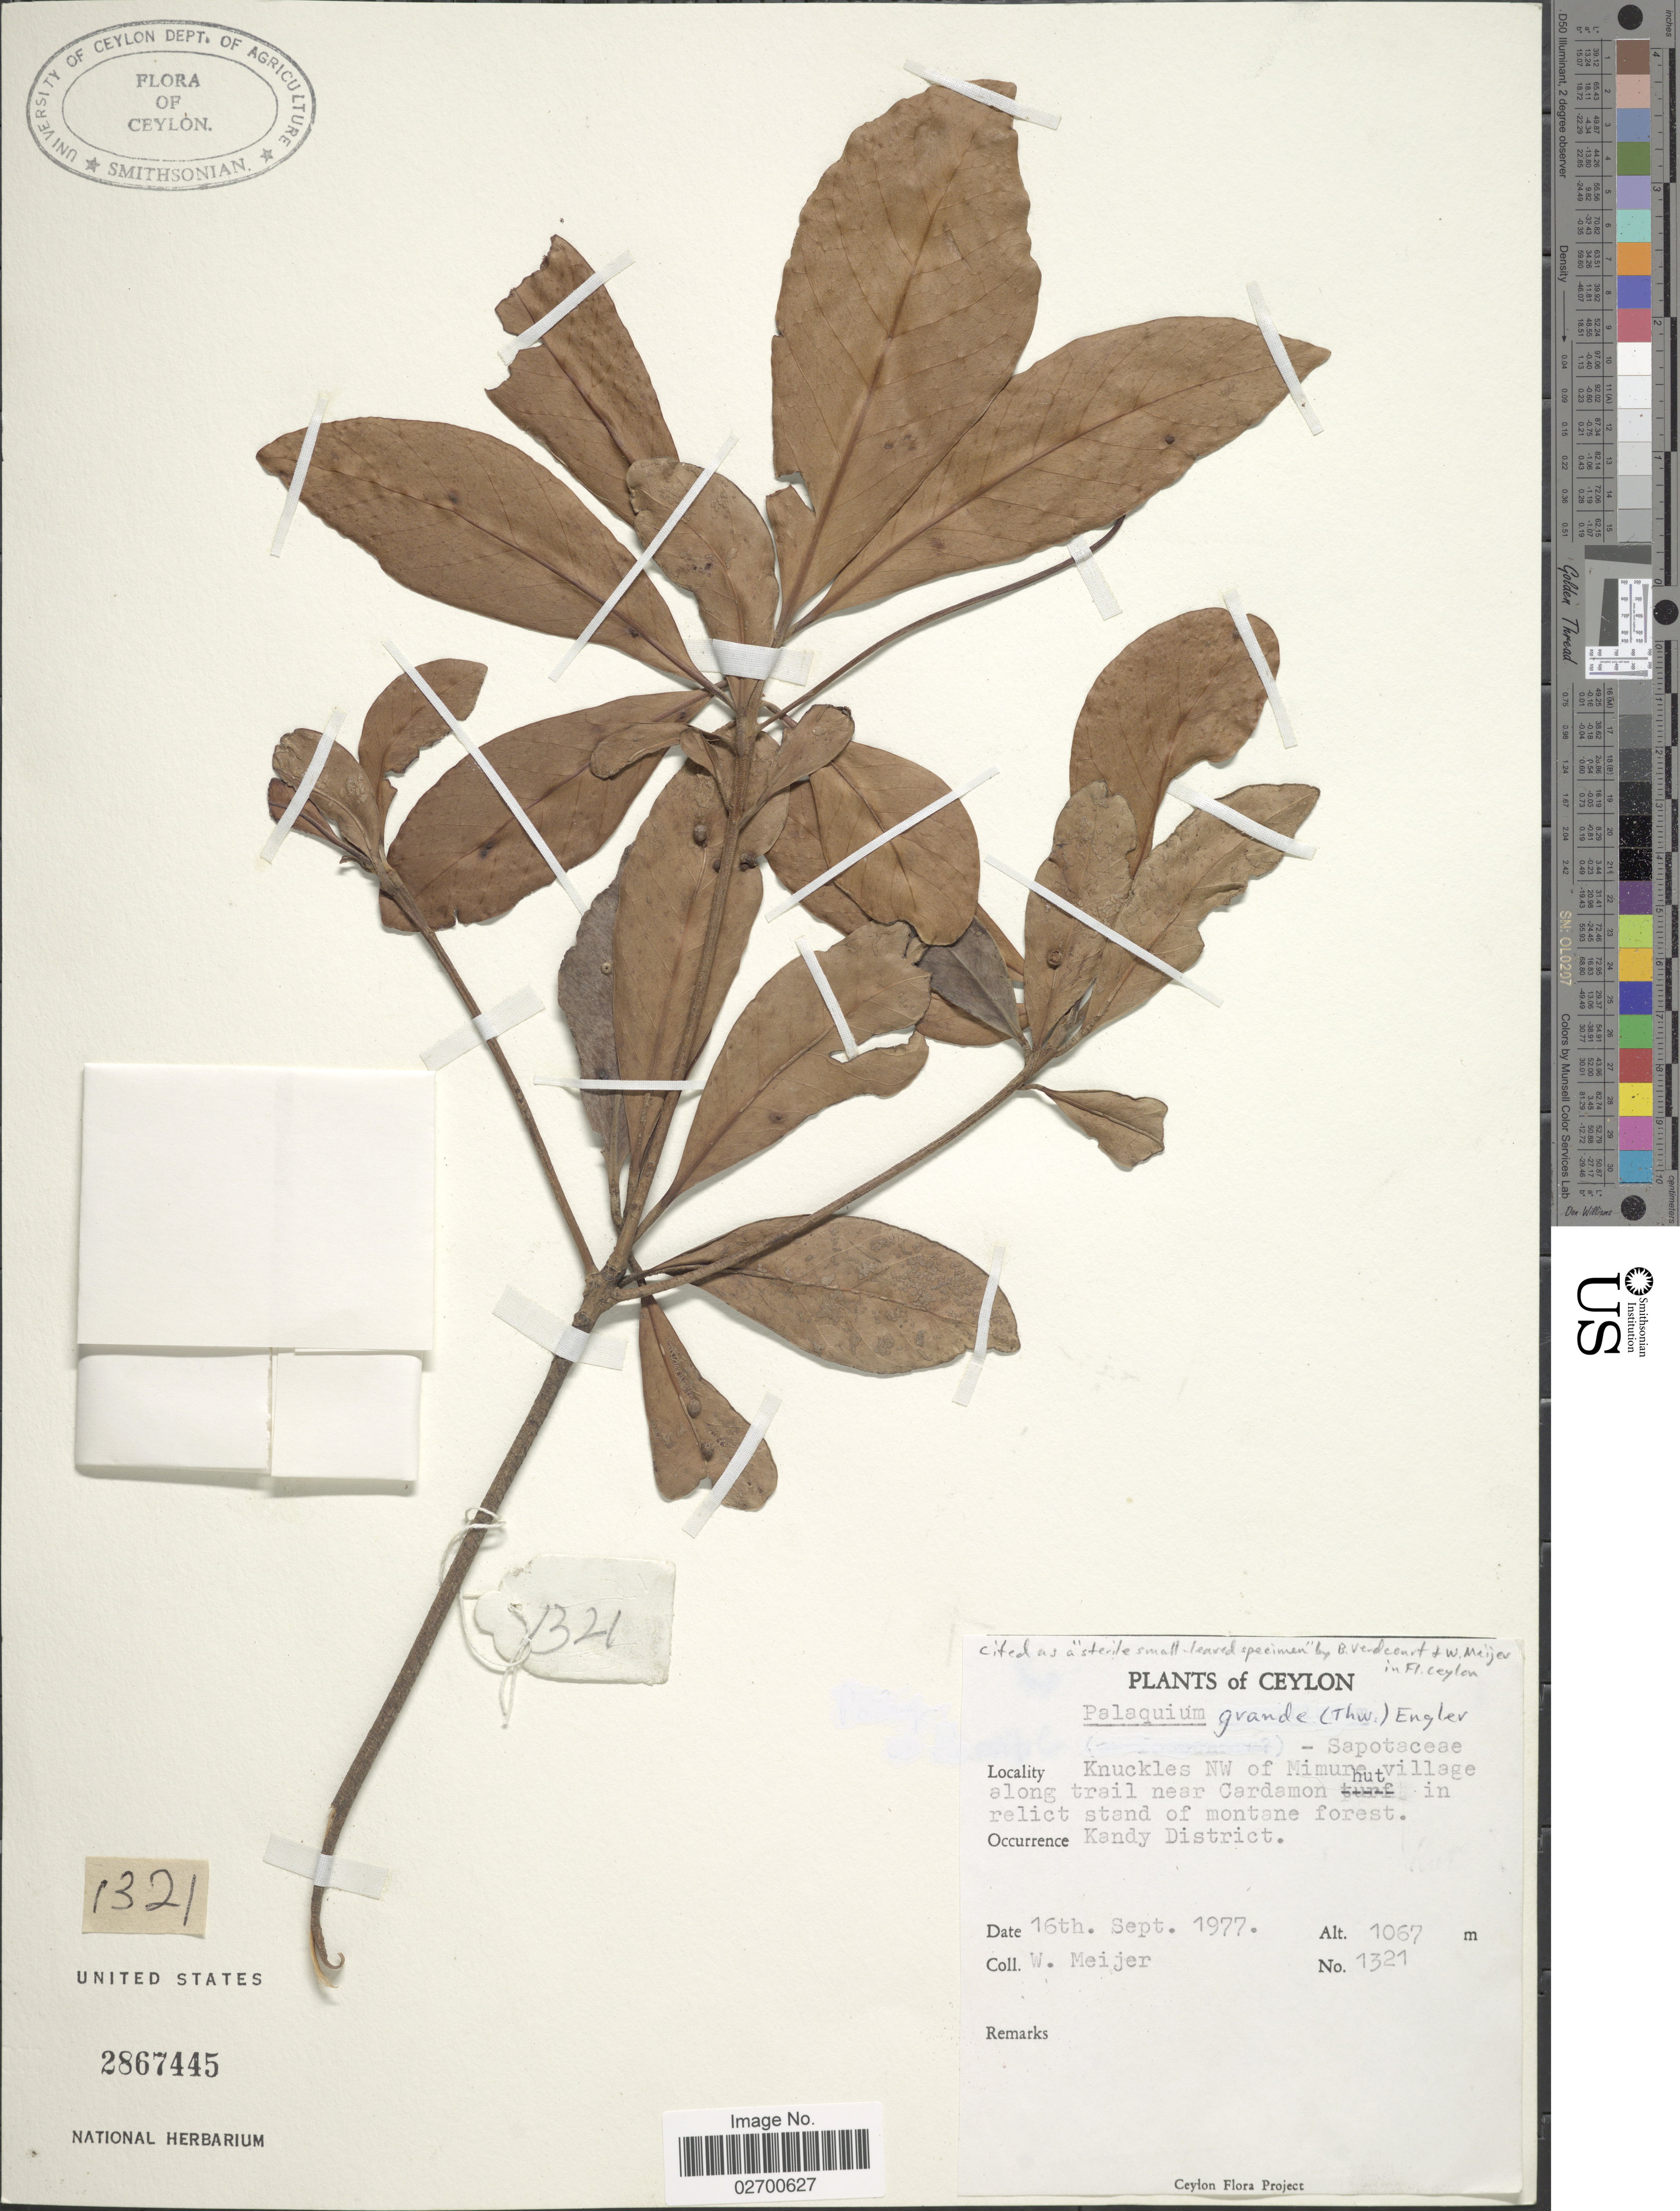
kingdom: Plantae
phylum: Tracheophyta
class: Magnoliopsida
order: Ericales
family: Sapotaceae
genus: Palaquium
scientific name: Palaquium grande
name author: (Thwaites) Engl.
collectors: W. Meijer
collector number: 1321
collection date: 1977-09-16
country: Sri Lanka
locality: Ceylon. Knuckles NW of Mimune village along trail near Cardamon hut in relict stand of montane forest. Kandy District.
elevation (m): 1067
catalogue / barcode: US 2867445